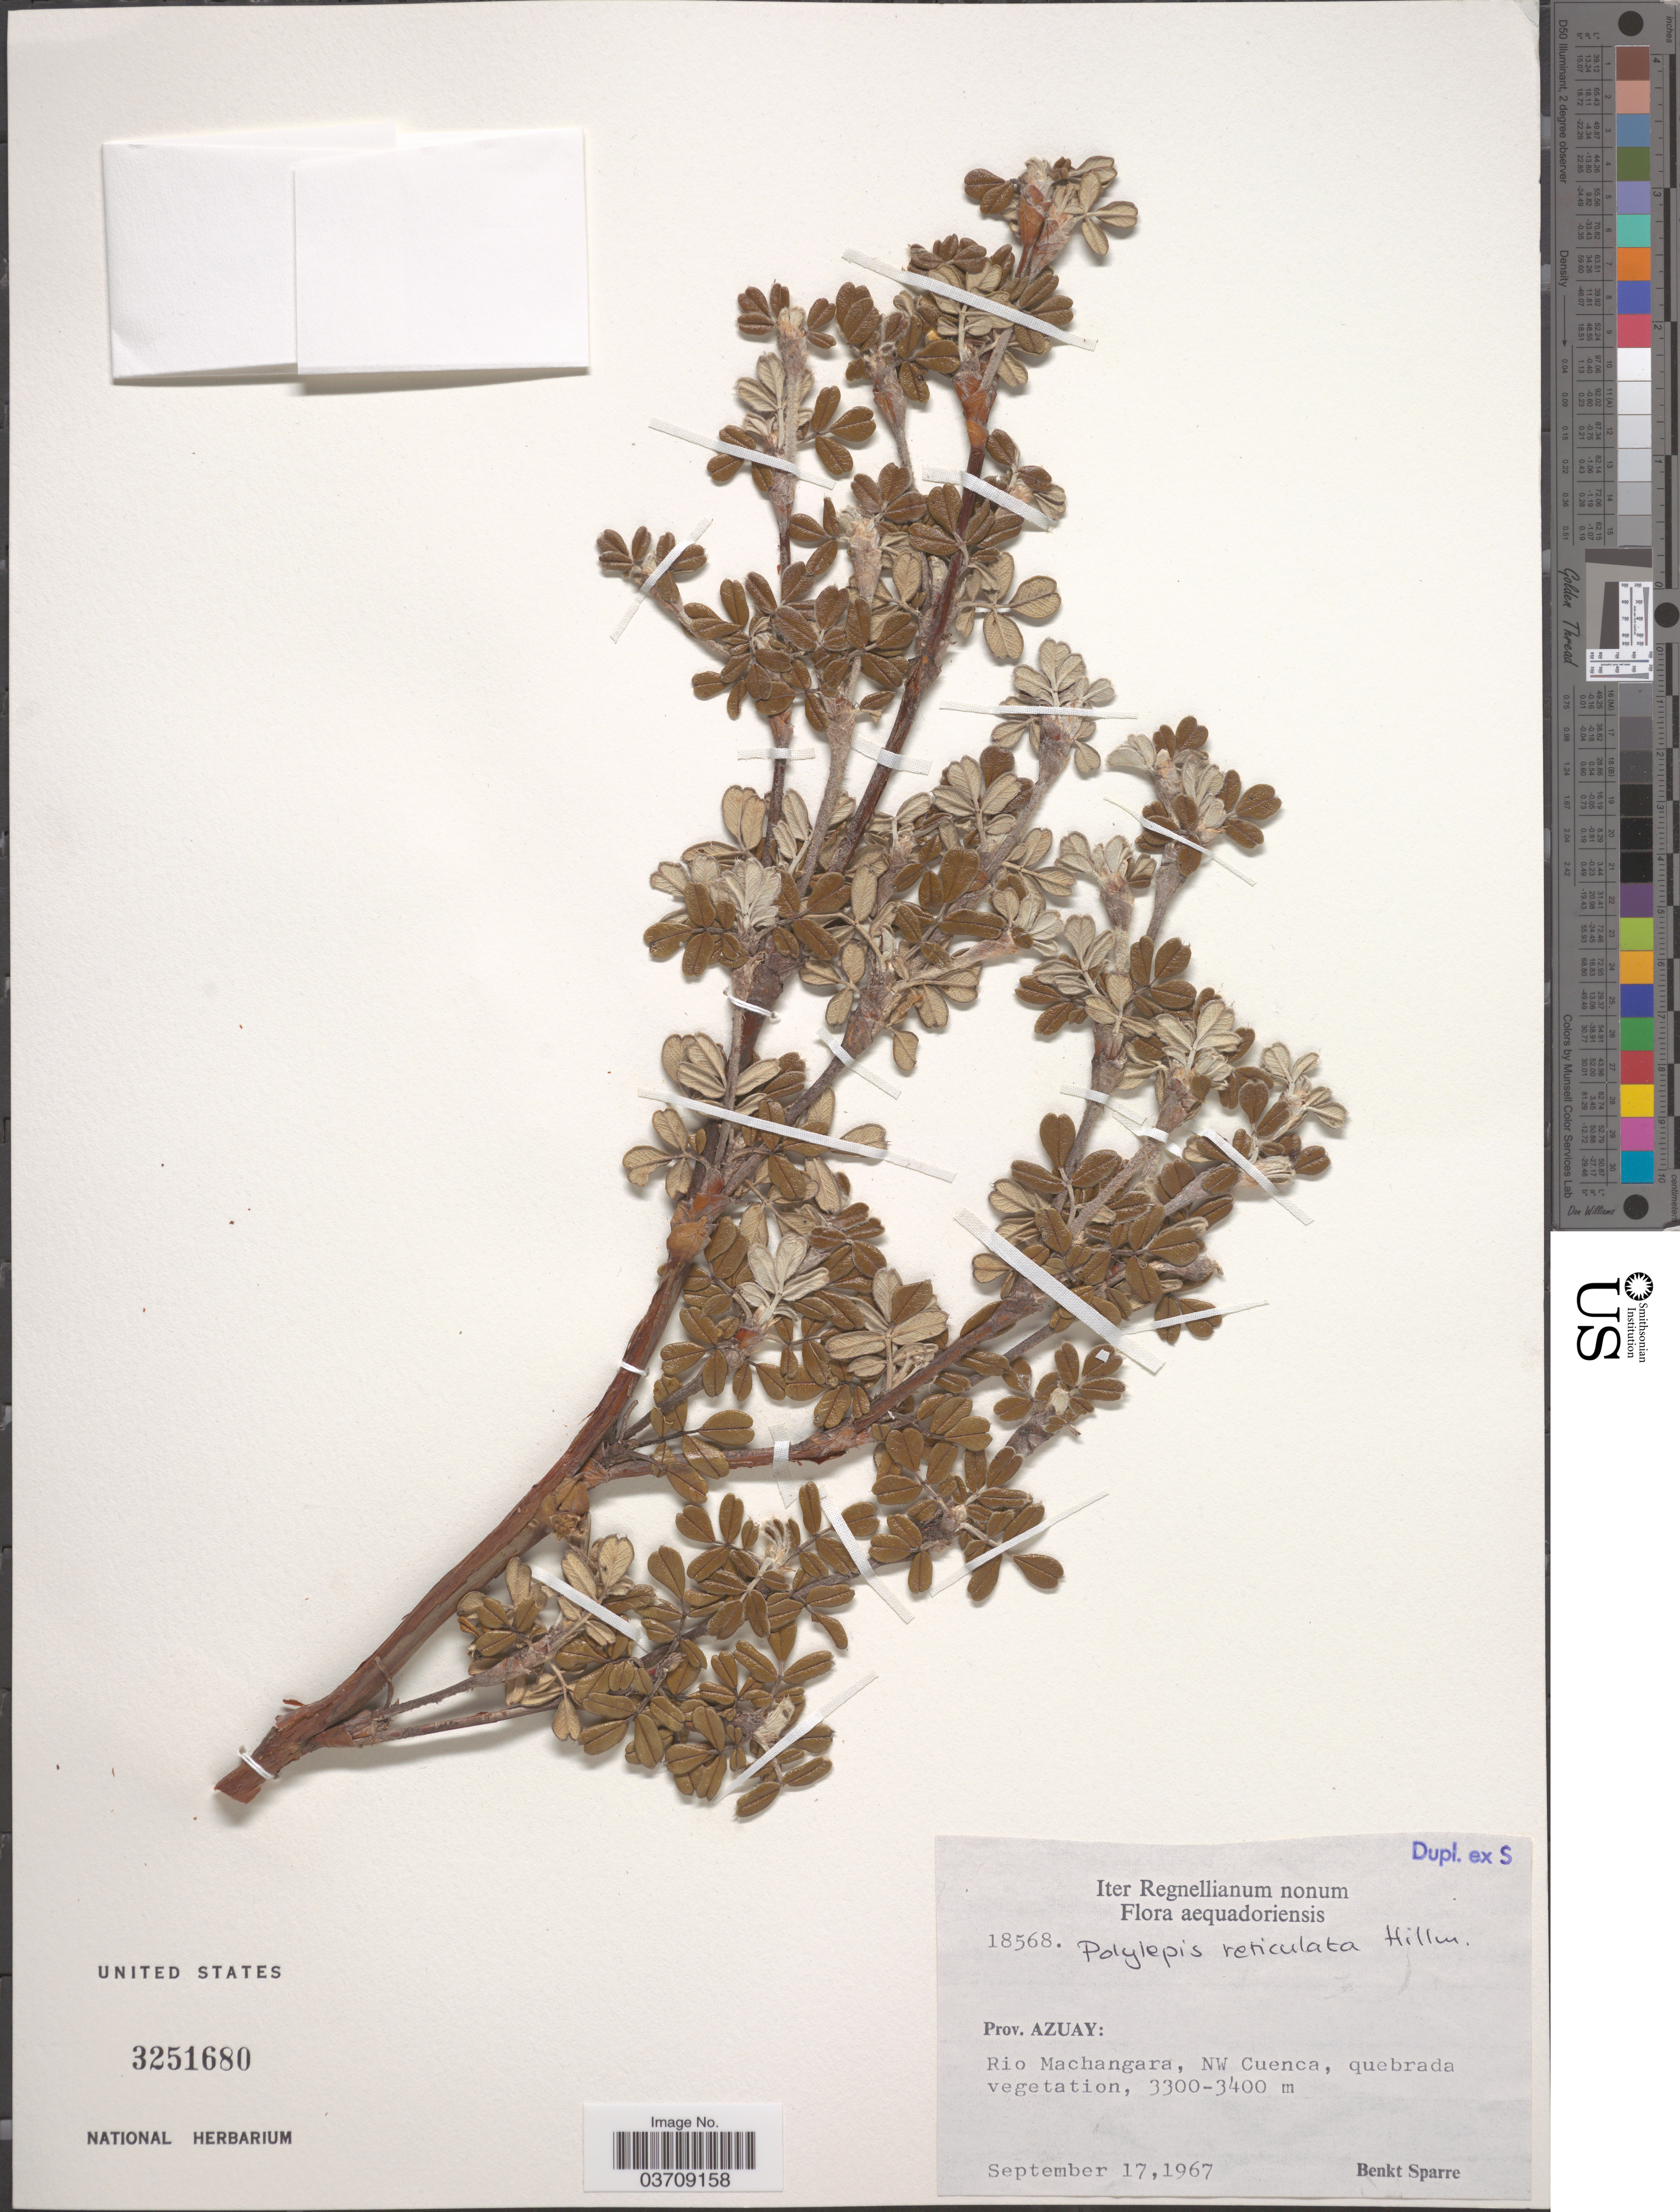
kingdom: Plantae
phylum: Tracheophyta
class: Magnoliopsida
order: Rosales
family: Rosaceae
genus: Polylepis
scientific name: Polylepis reticulata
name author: Hieron.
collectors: B. Sparre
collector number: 18568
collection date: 1967-09-17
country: Ecuador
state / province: Azuay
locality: Rio Machangara, NW Cuenca.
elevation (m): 3300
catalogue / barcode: US 3251680